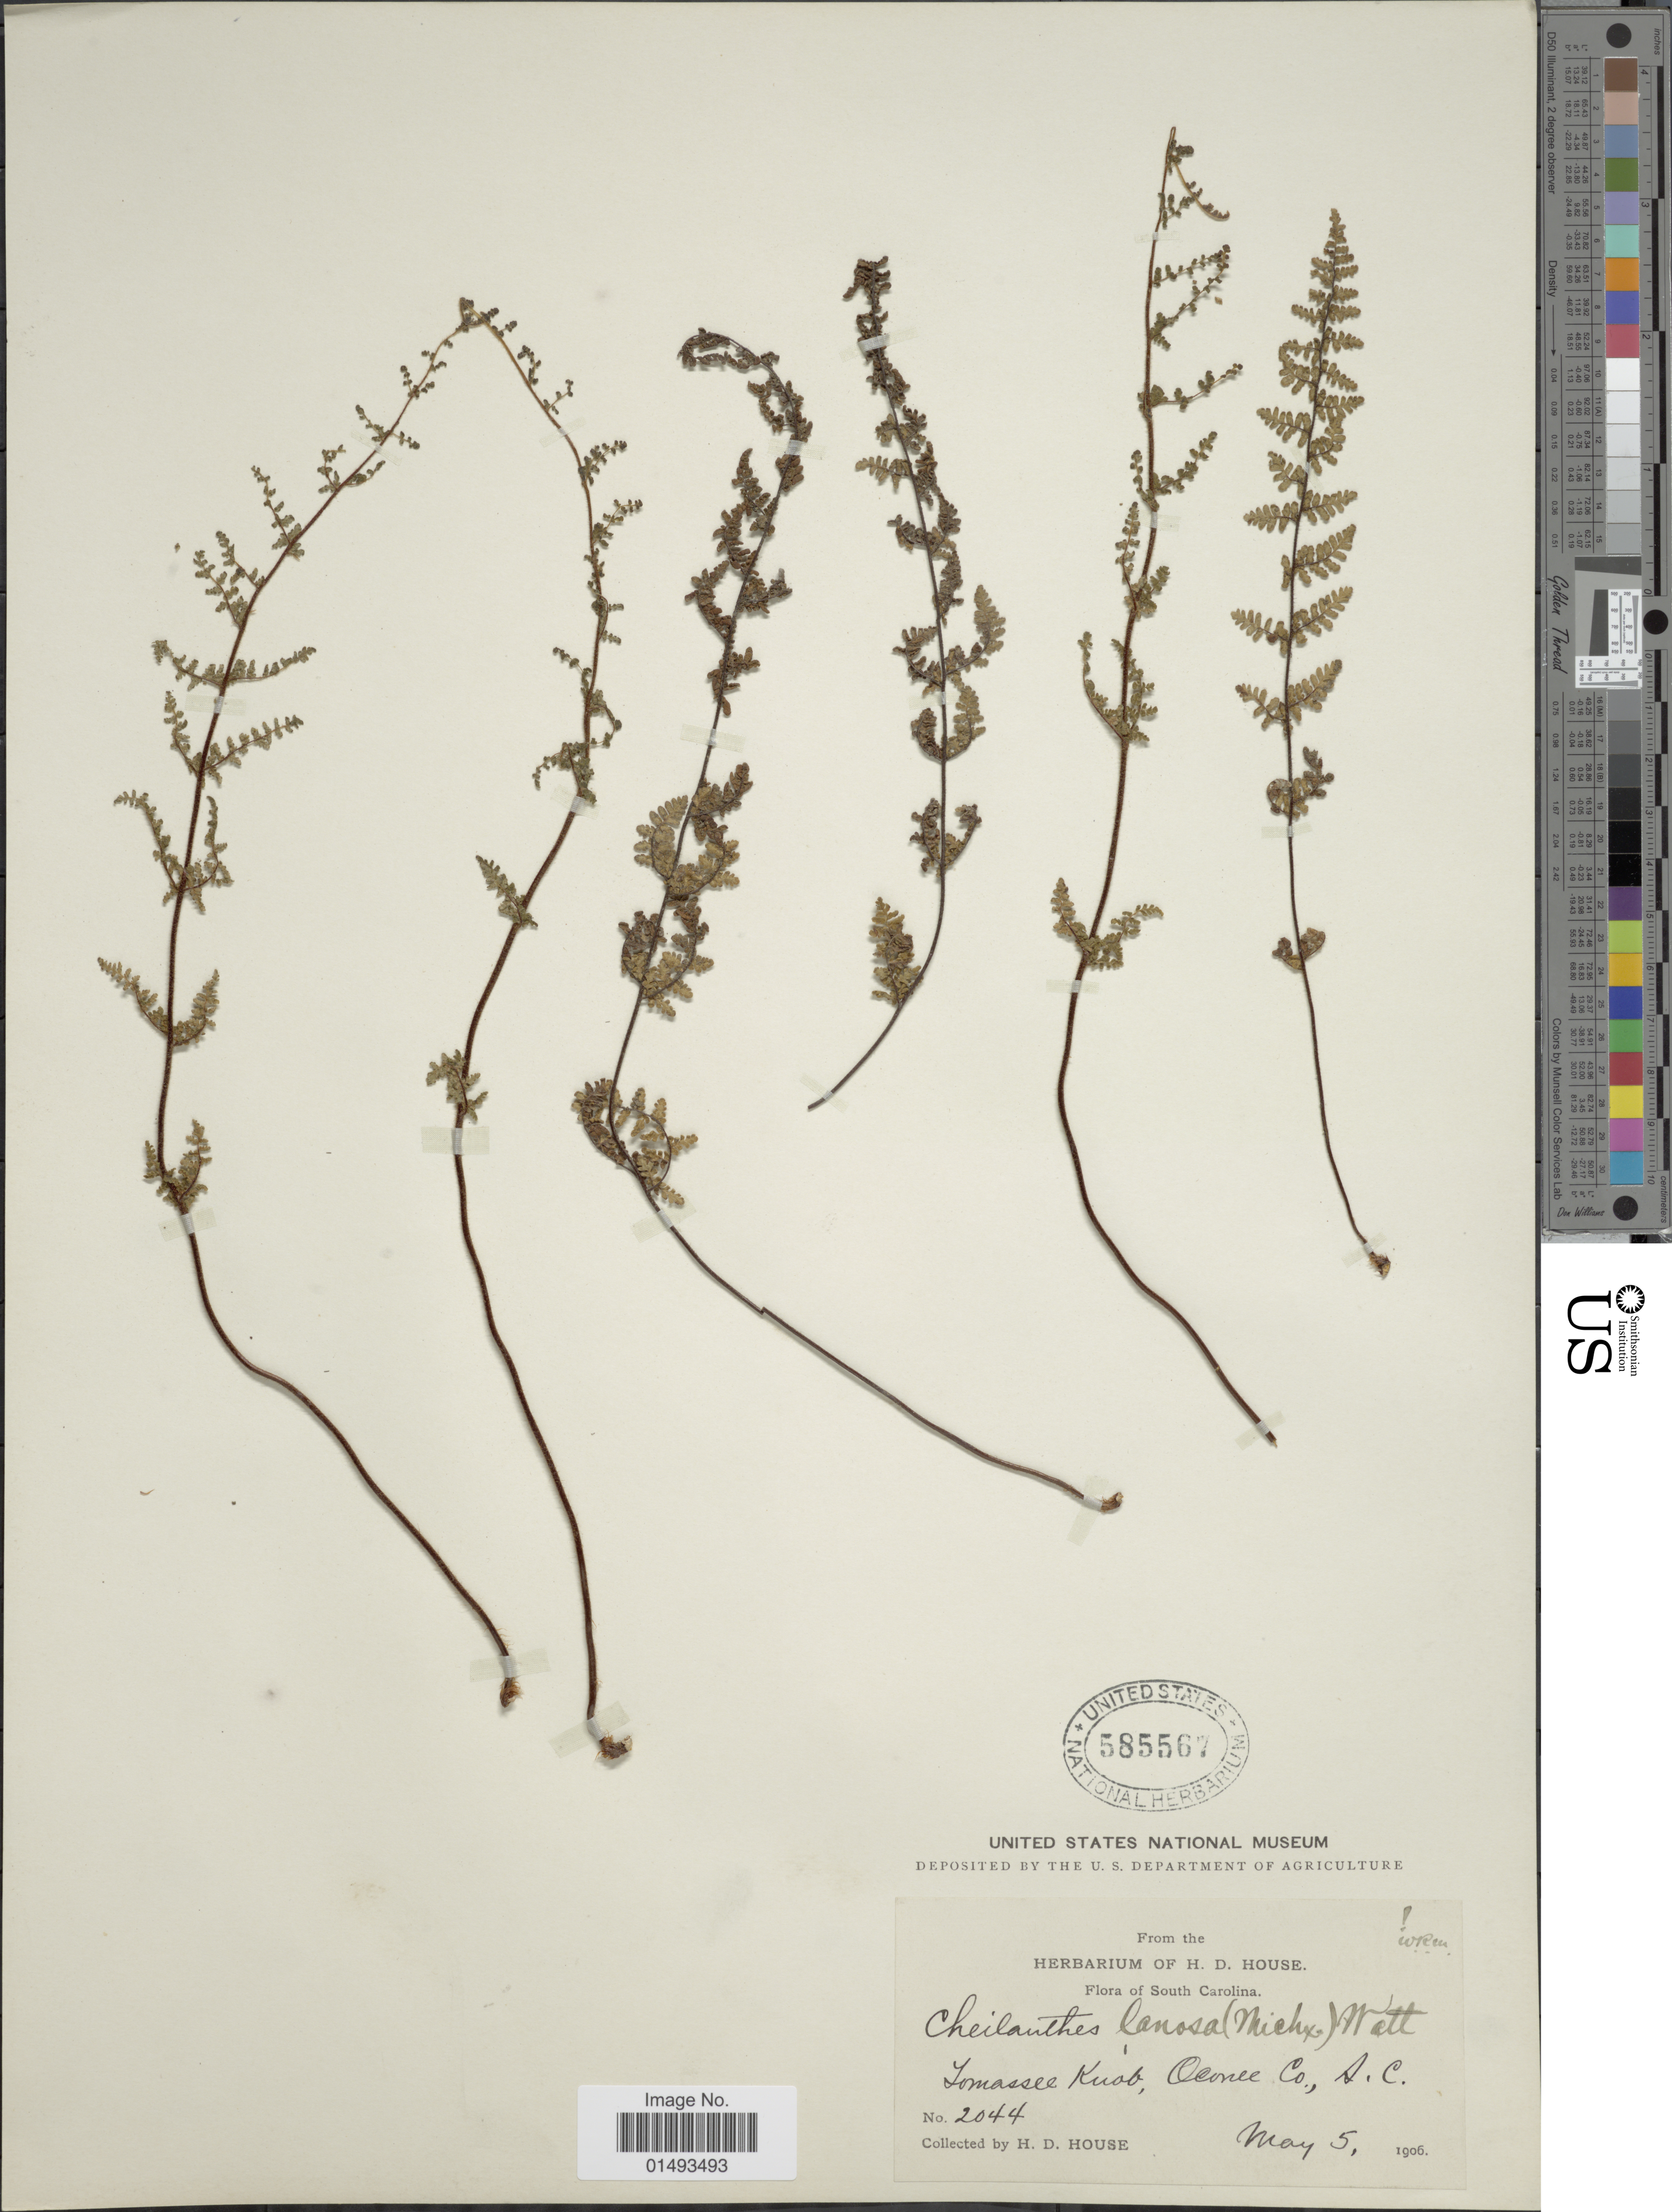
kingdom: Plantae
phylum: Tracheophyta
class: Polypodiopsida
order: Polypodiales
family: Pteridaceae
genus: Myriopteris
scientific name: Myriopteris lanosa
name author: (Michx.) Grusz & Windham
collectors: H. D. House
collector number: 2044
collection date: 1906-05-05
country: United States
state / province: South Carolina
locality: Flora of South Carolina, Tomassee Knob, Oconee Co. S.C.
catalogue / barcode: US 585567